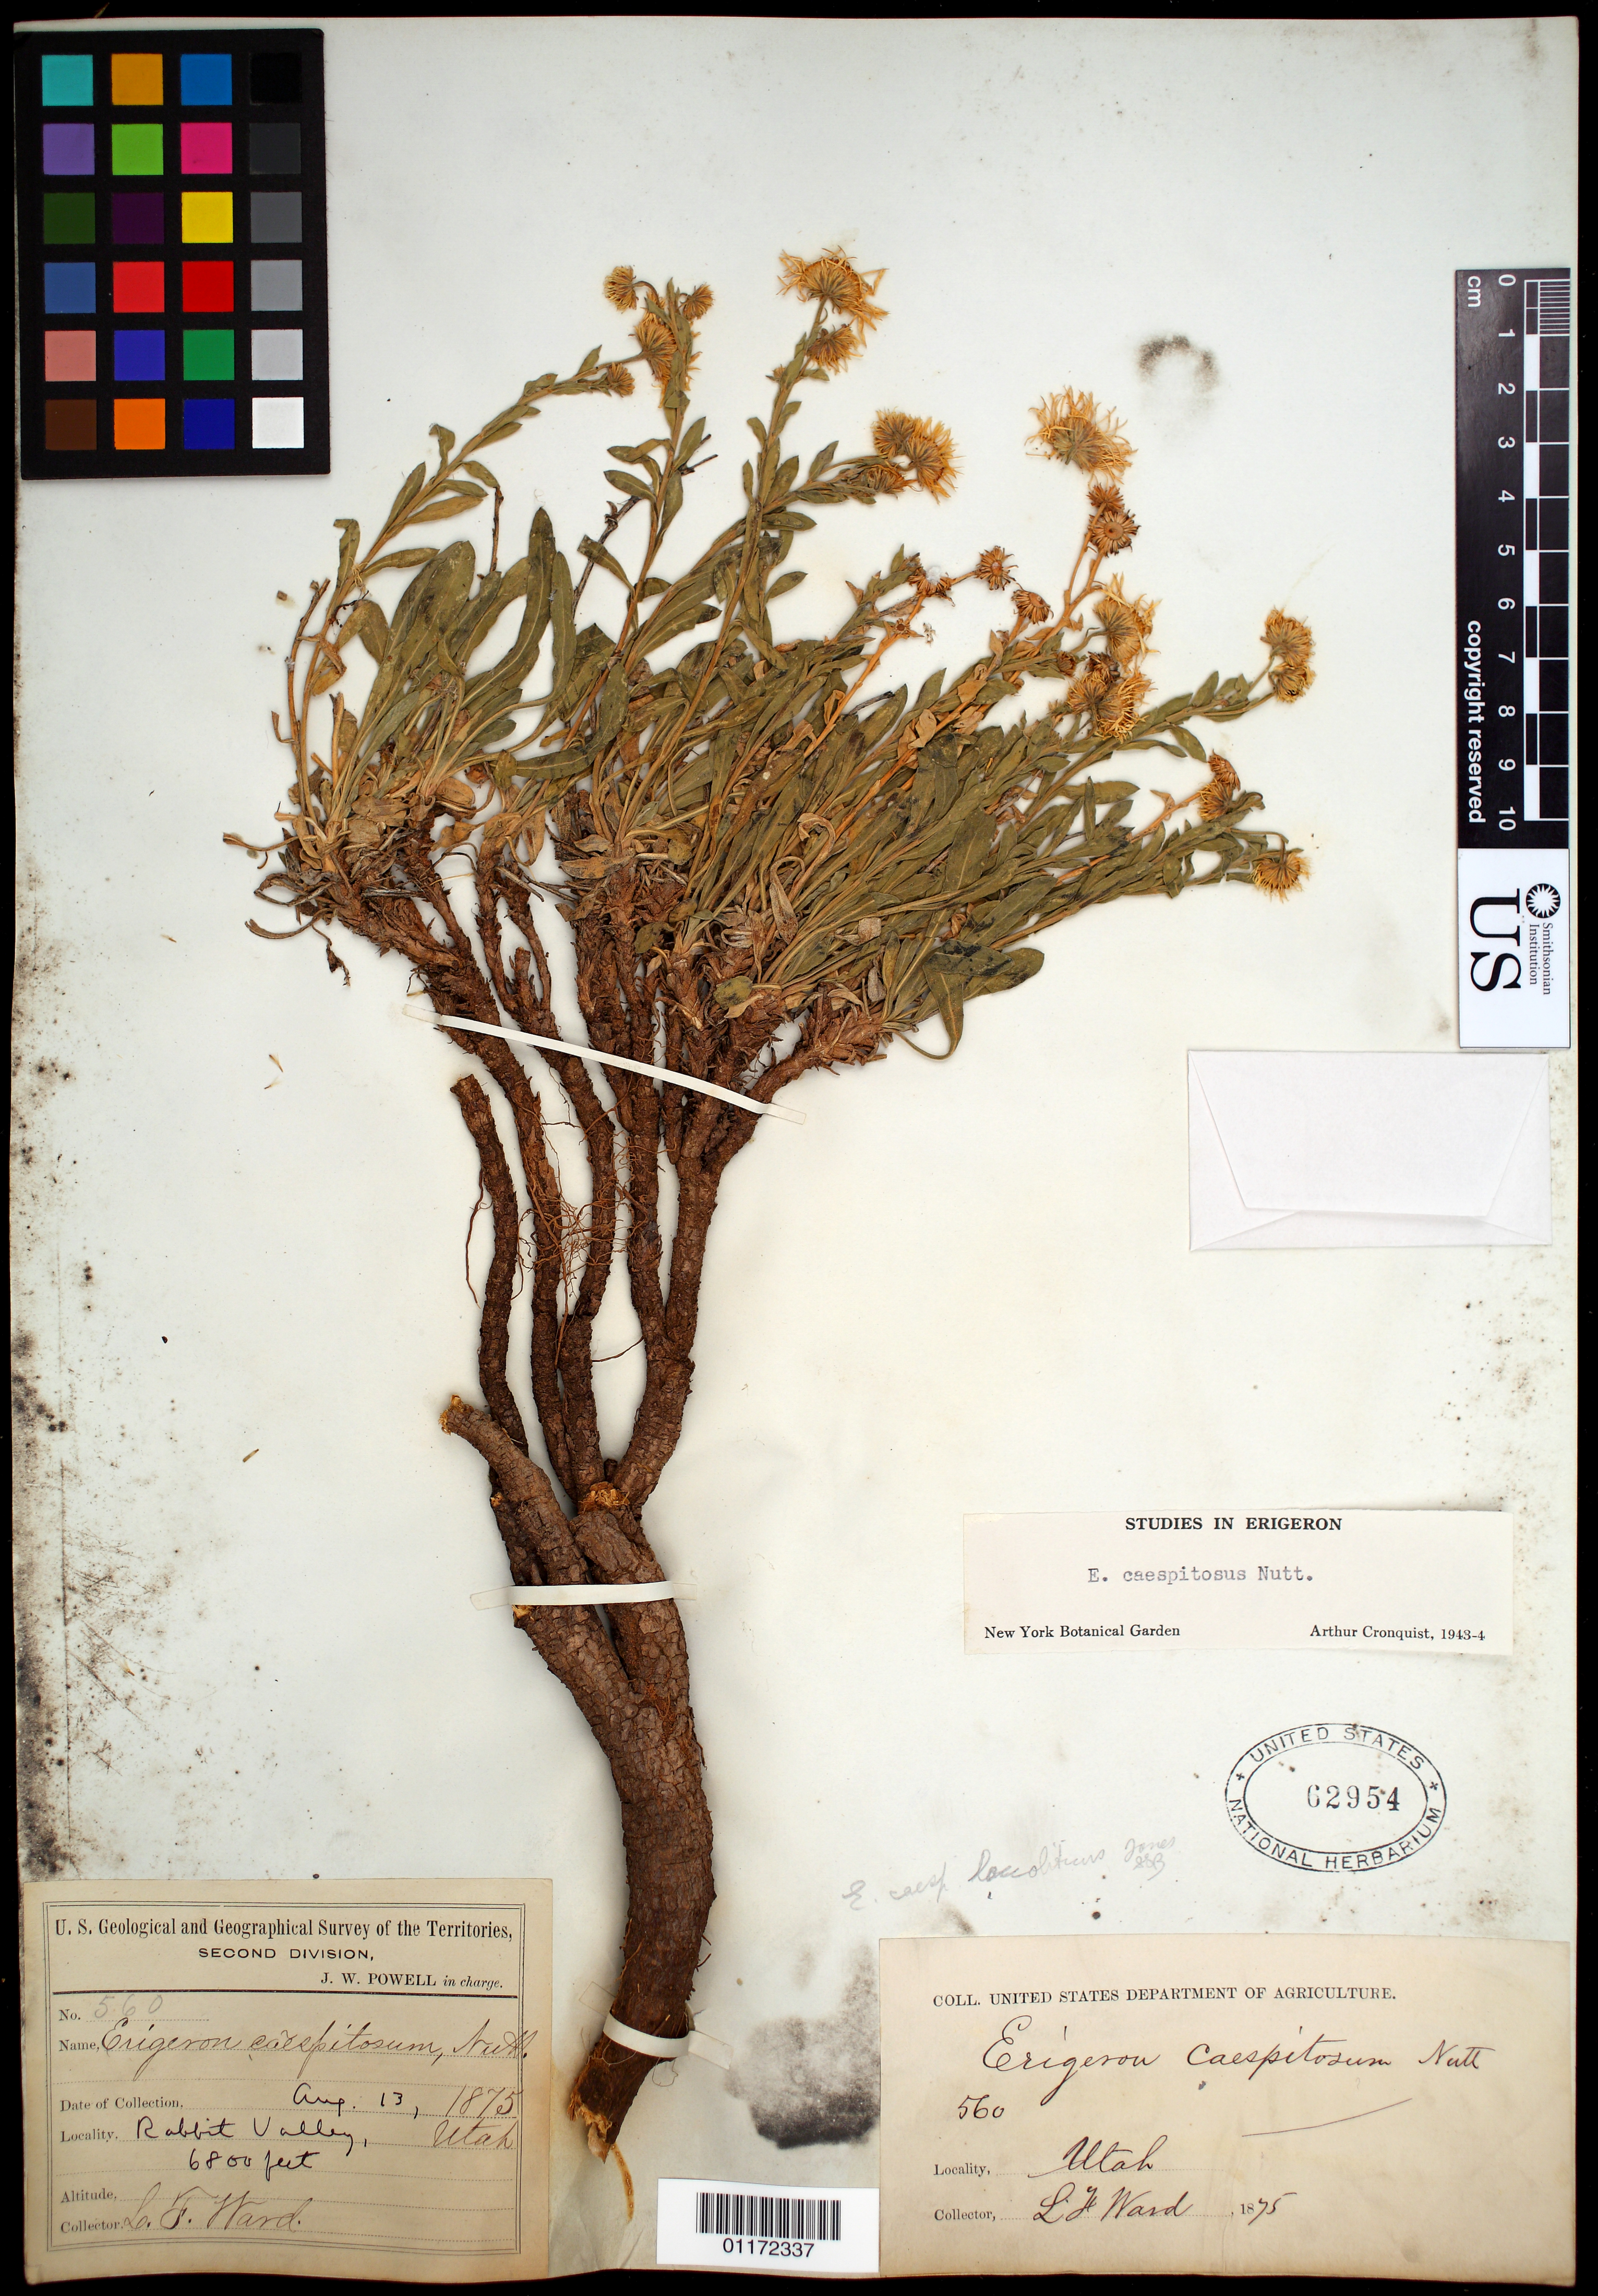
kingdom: Plantae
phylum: Tracheophyta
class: Magnoliopsida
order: Asterales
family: Asteraceae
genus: Erigeron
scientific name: Erigeron caespitosus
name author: Nutt.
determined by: Cronquist, A. J.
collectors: L. F. Ward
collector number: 560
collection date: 1875-08-13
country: United States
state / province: Utah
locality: Rabbit Valley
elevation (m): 2073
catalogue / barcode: US 62954